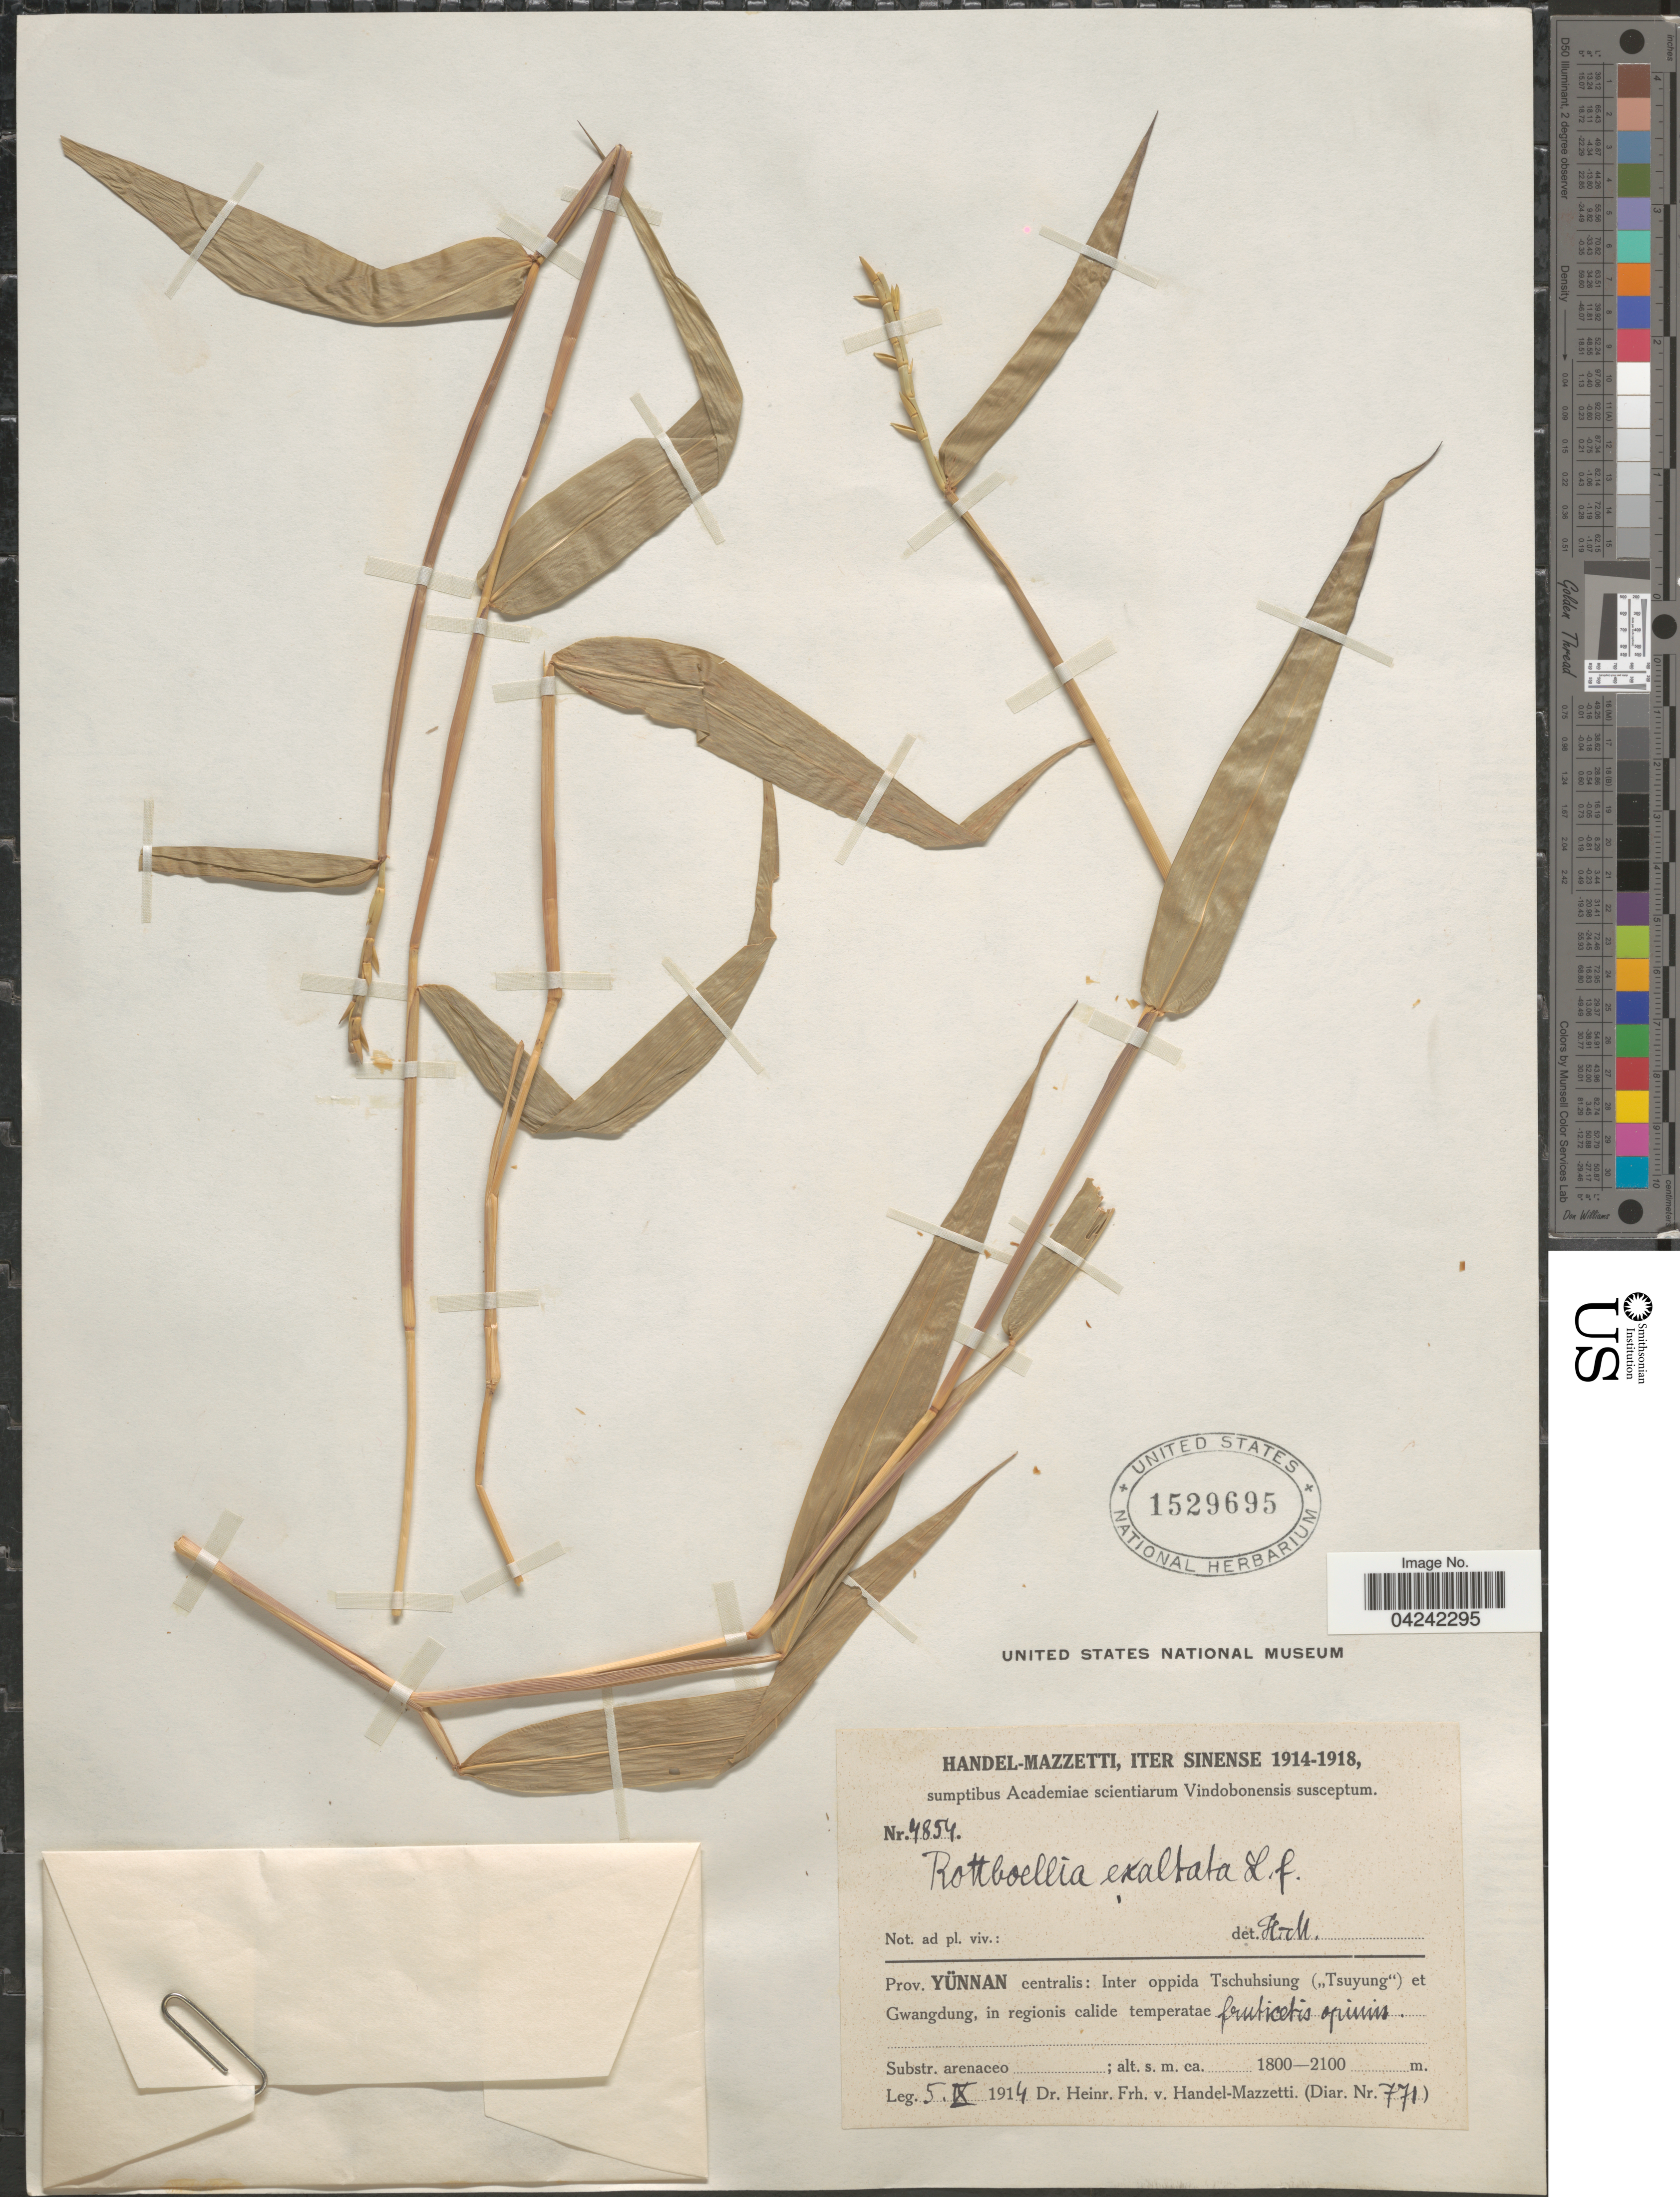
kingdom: Plantae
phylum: Tracheophyta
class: Liliopsida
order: Poales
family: Poaceae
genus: Rottboellia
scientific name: Rottboellia cochinchinensis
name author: (Lour.) Clayton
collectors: H. Handel-Mazzetti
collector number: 4854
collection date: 1914-09-05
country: China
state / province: Yunnan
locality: Iter Sinense 1914-1918. Prov. Yünnan centralis: Inter oppida Tschulsiung ("Tsuyung") et Gwangdung, in regionis calide temperatae fruticetis opinis.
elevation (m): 1800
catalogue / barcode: US 1529695